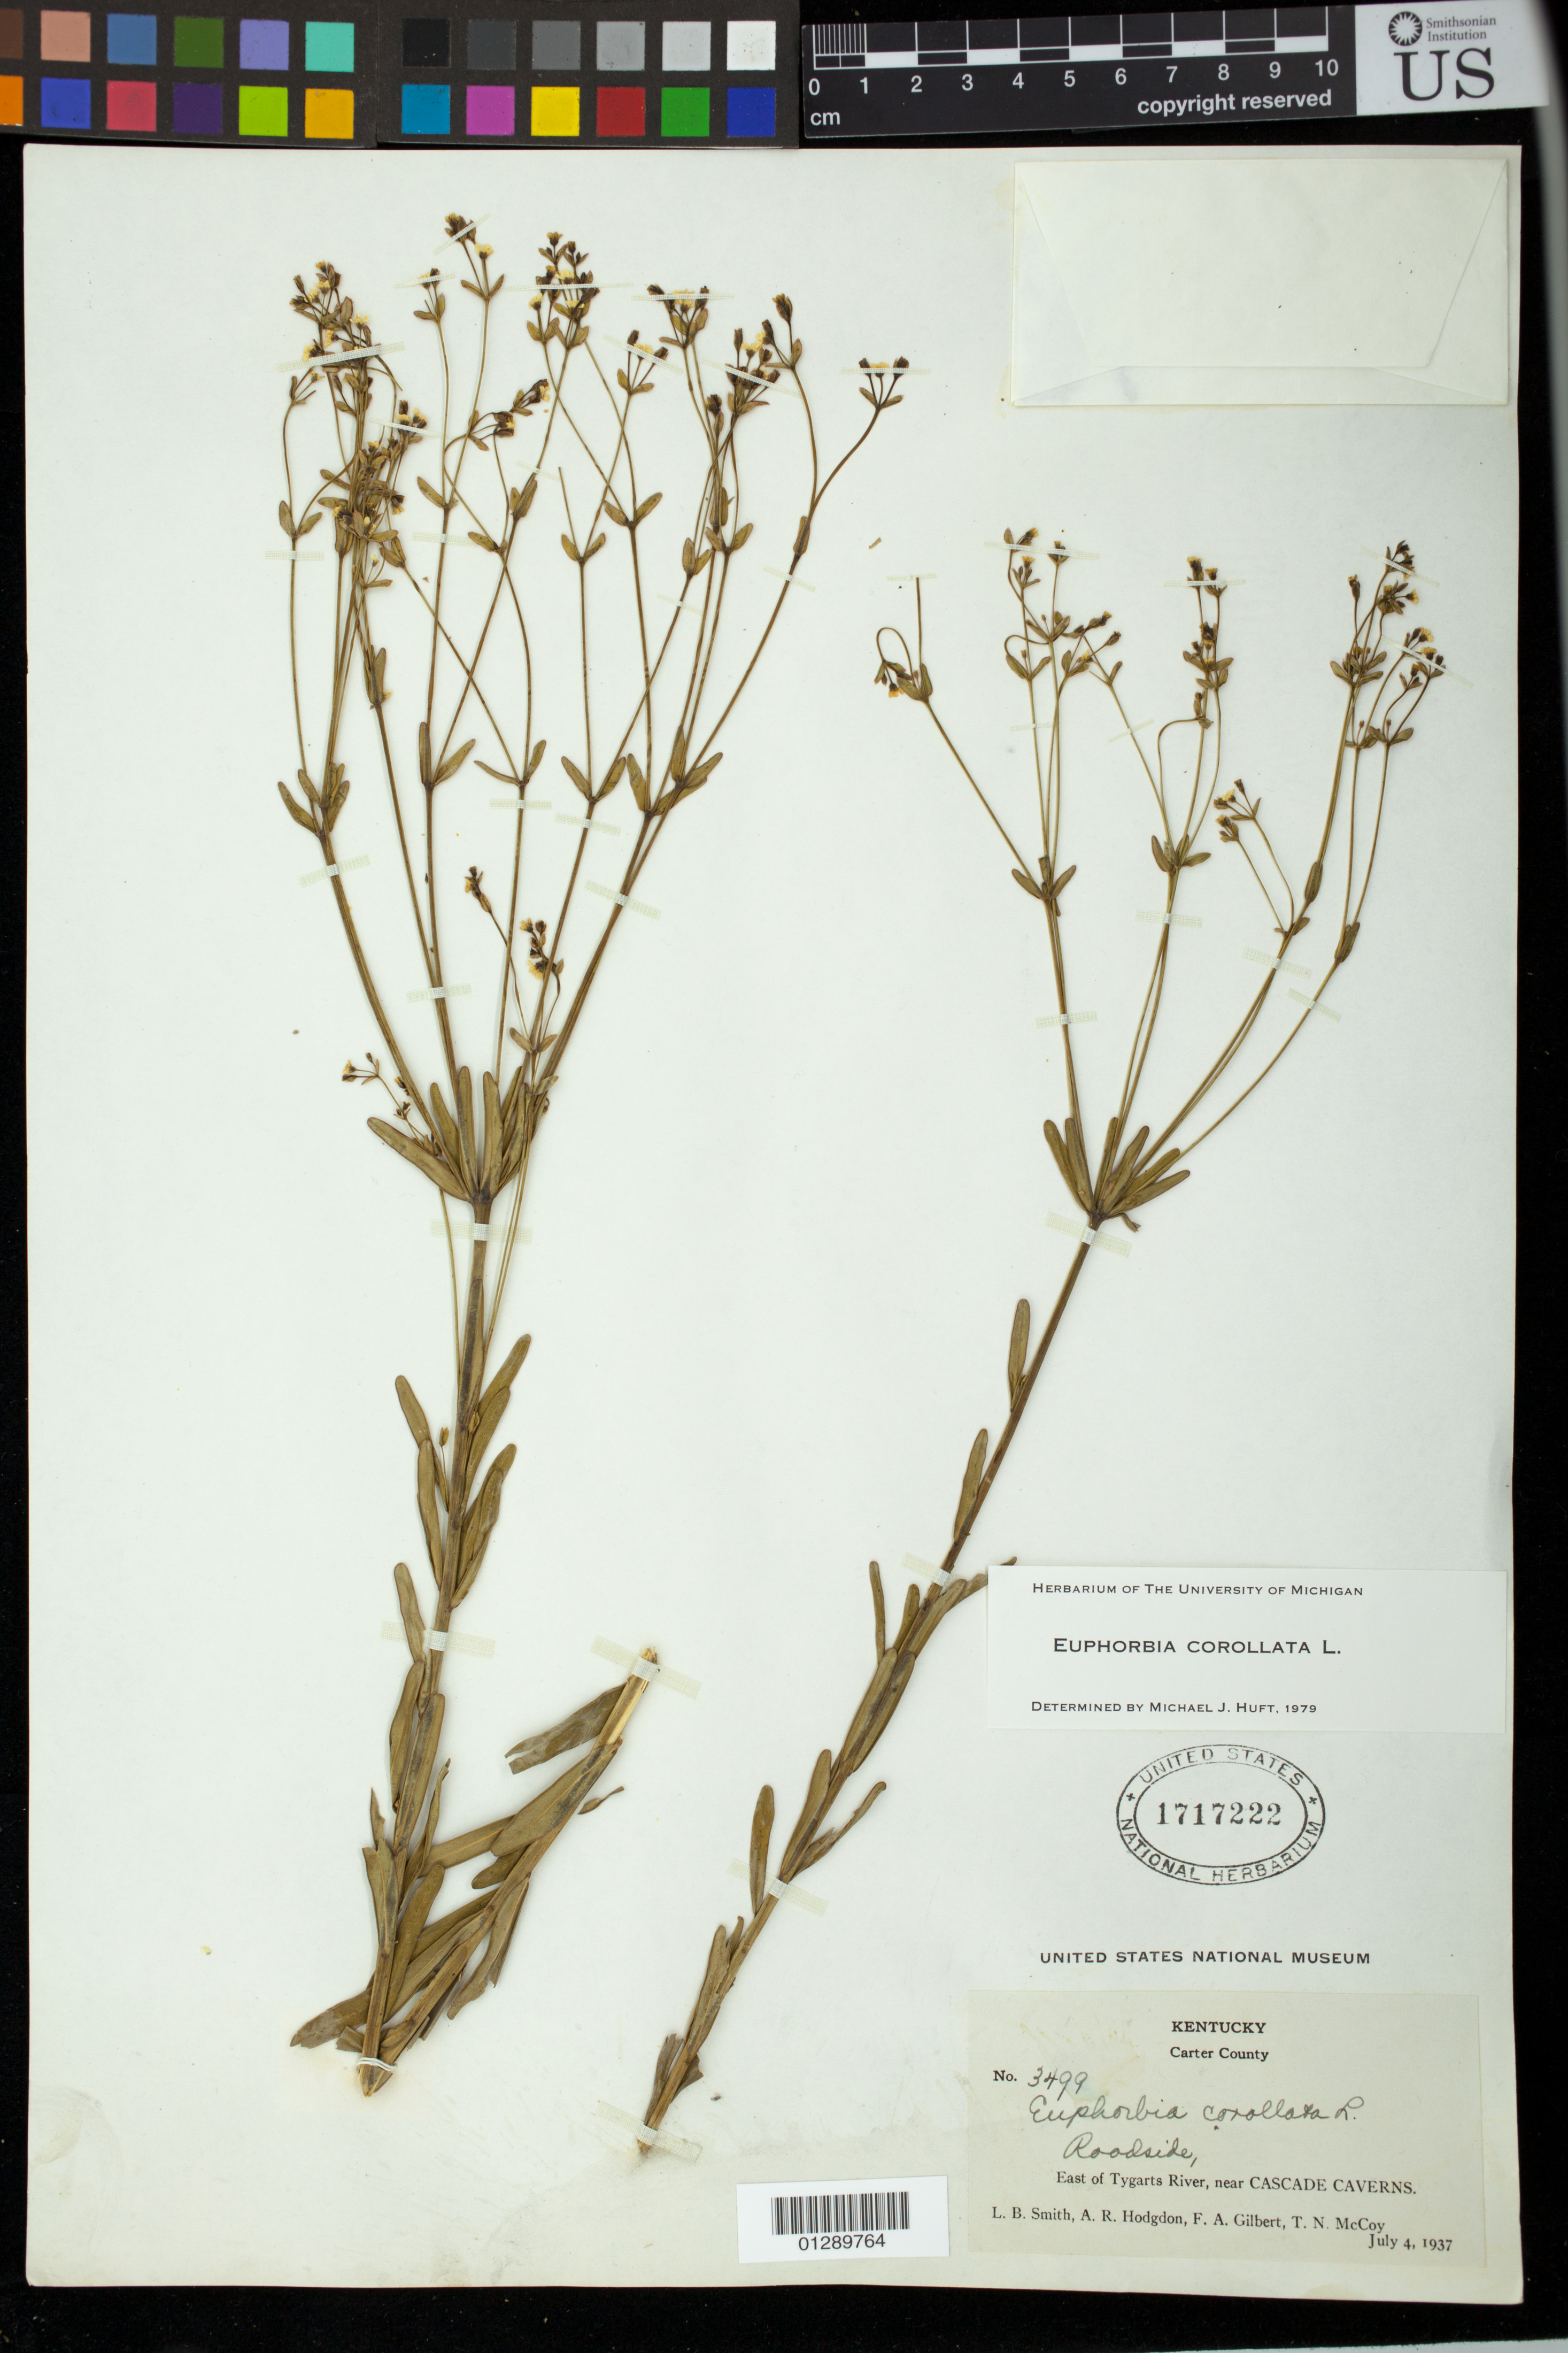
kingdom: Plantae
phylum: Tracheophyta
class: Magnoliopsida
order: Malpighiales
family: Euphorbiaceae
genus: Euphorbia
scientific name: Euphorbia corollata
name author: L.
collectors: L. Smith, A. R. Hodgdon, F. A. Gilbert & T. N. McCoy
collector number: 3499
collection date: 1937-07-04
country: United States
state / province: Kentucky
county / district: Carter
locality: Roadside, East of Tygarts River, near CASCADE CAVERNS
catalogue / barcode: US 1717222